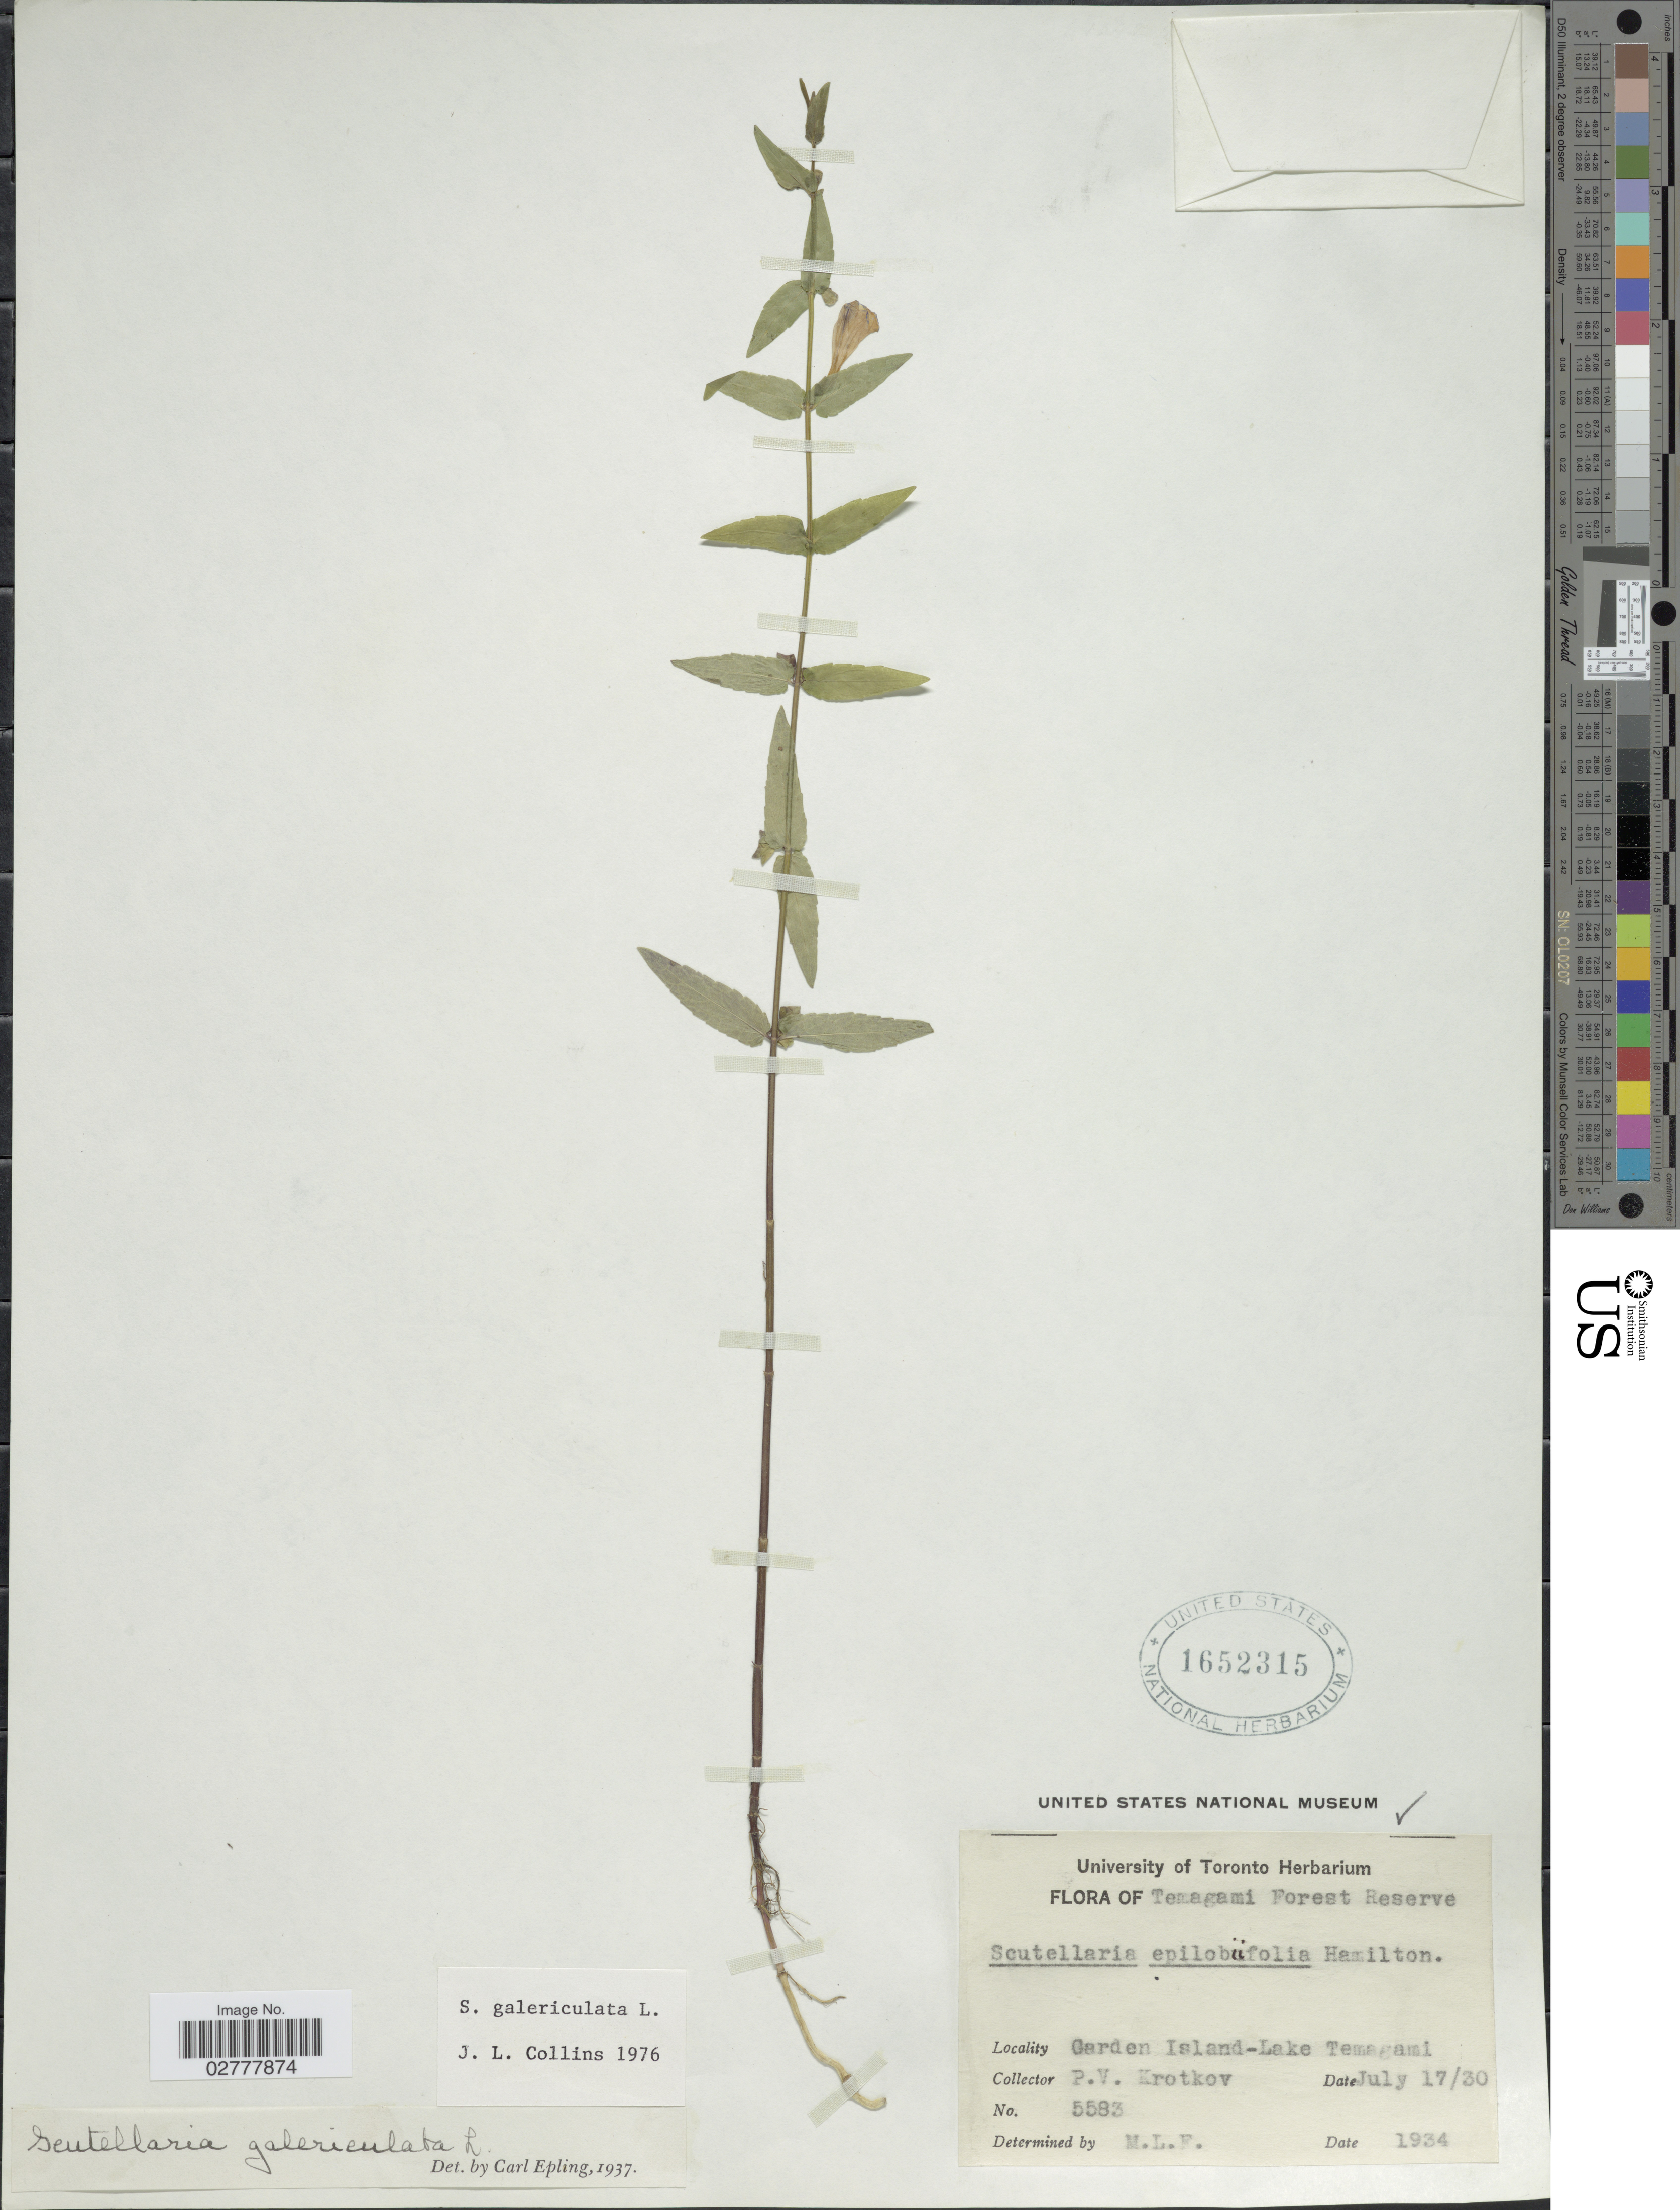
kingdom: Plantae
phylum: Tracheophyta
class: Magnoliopsida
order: Lamiales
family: Lamiaceae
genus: Scutellaria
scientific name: Scutellaria galericulata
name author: L.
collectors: P. V. Krotkov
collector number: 5583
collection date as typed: Transcribed d/m/y: 17/7/30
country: Canada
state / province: Ontario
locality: Temagami Forest Reserve. Garden Island-Lake Temagami.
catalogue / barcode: US 1652315